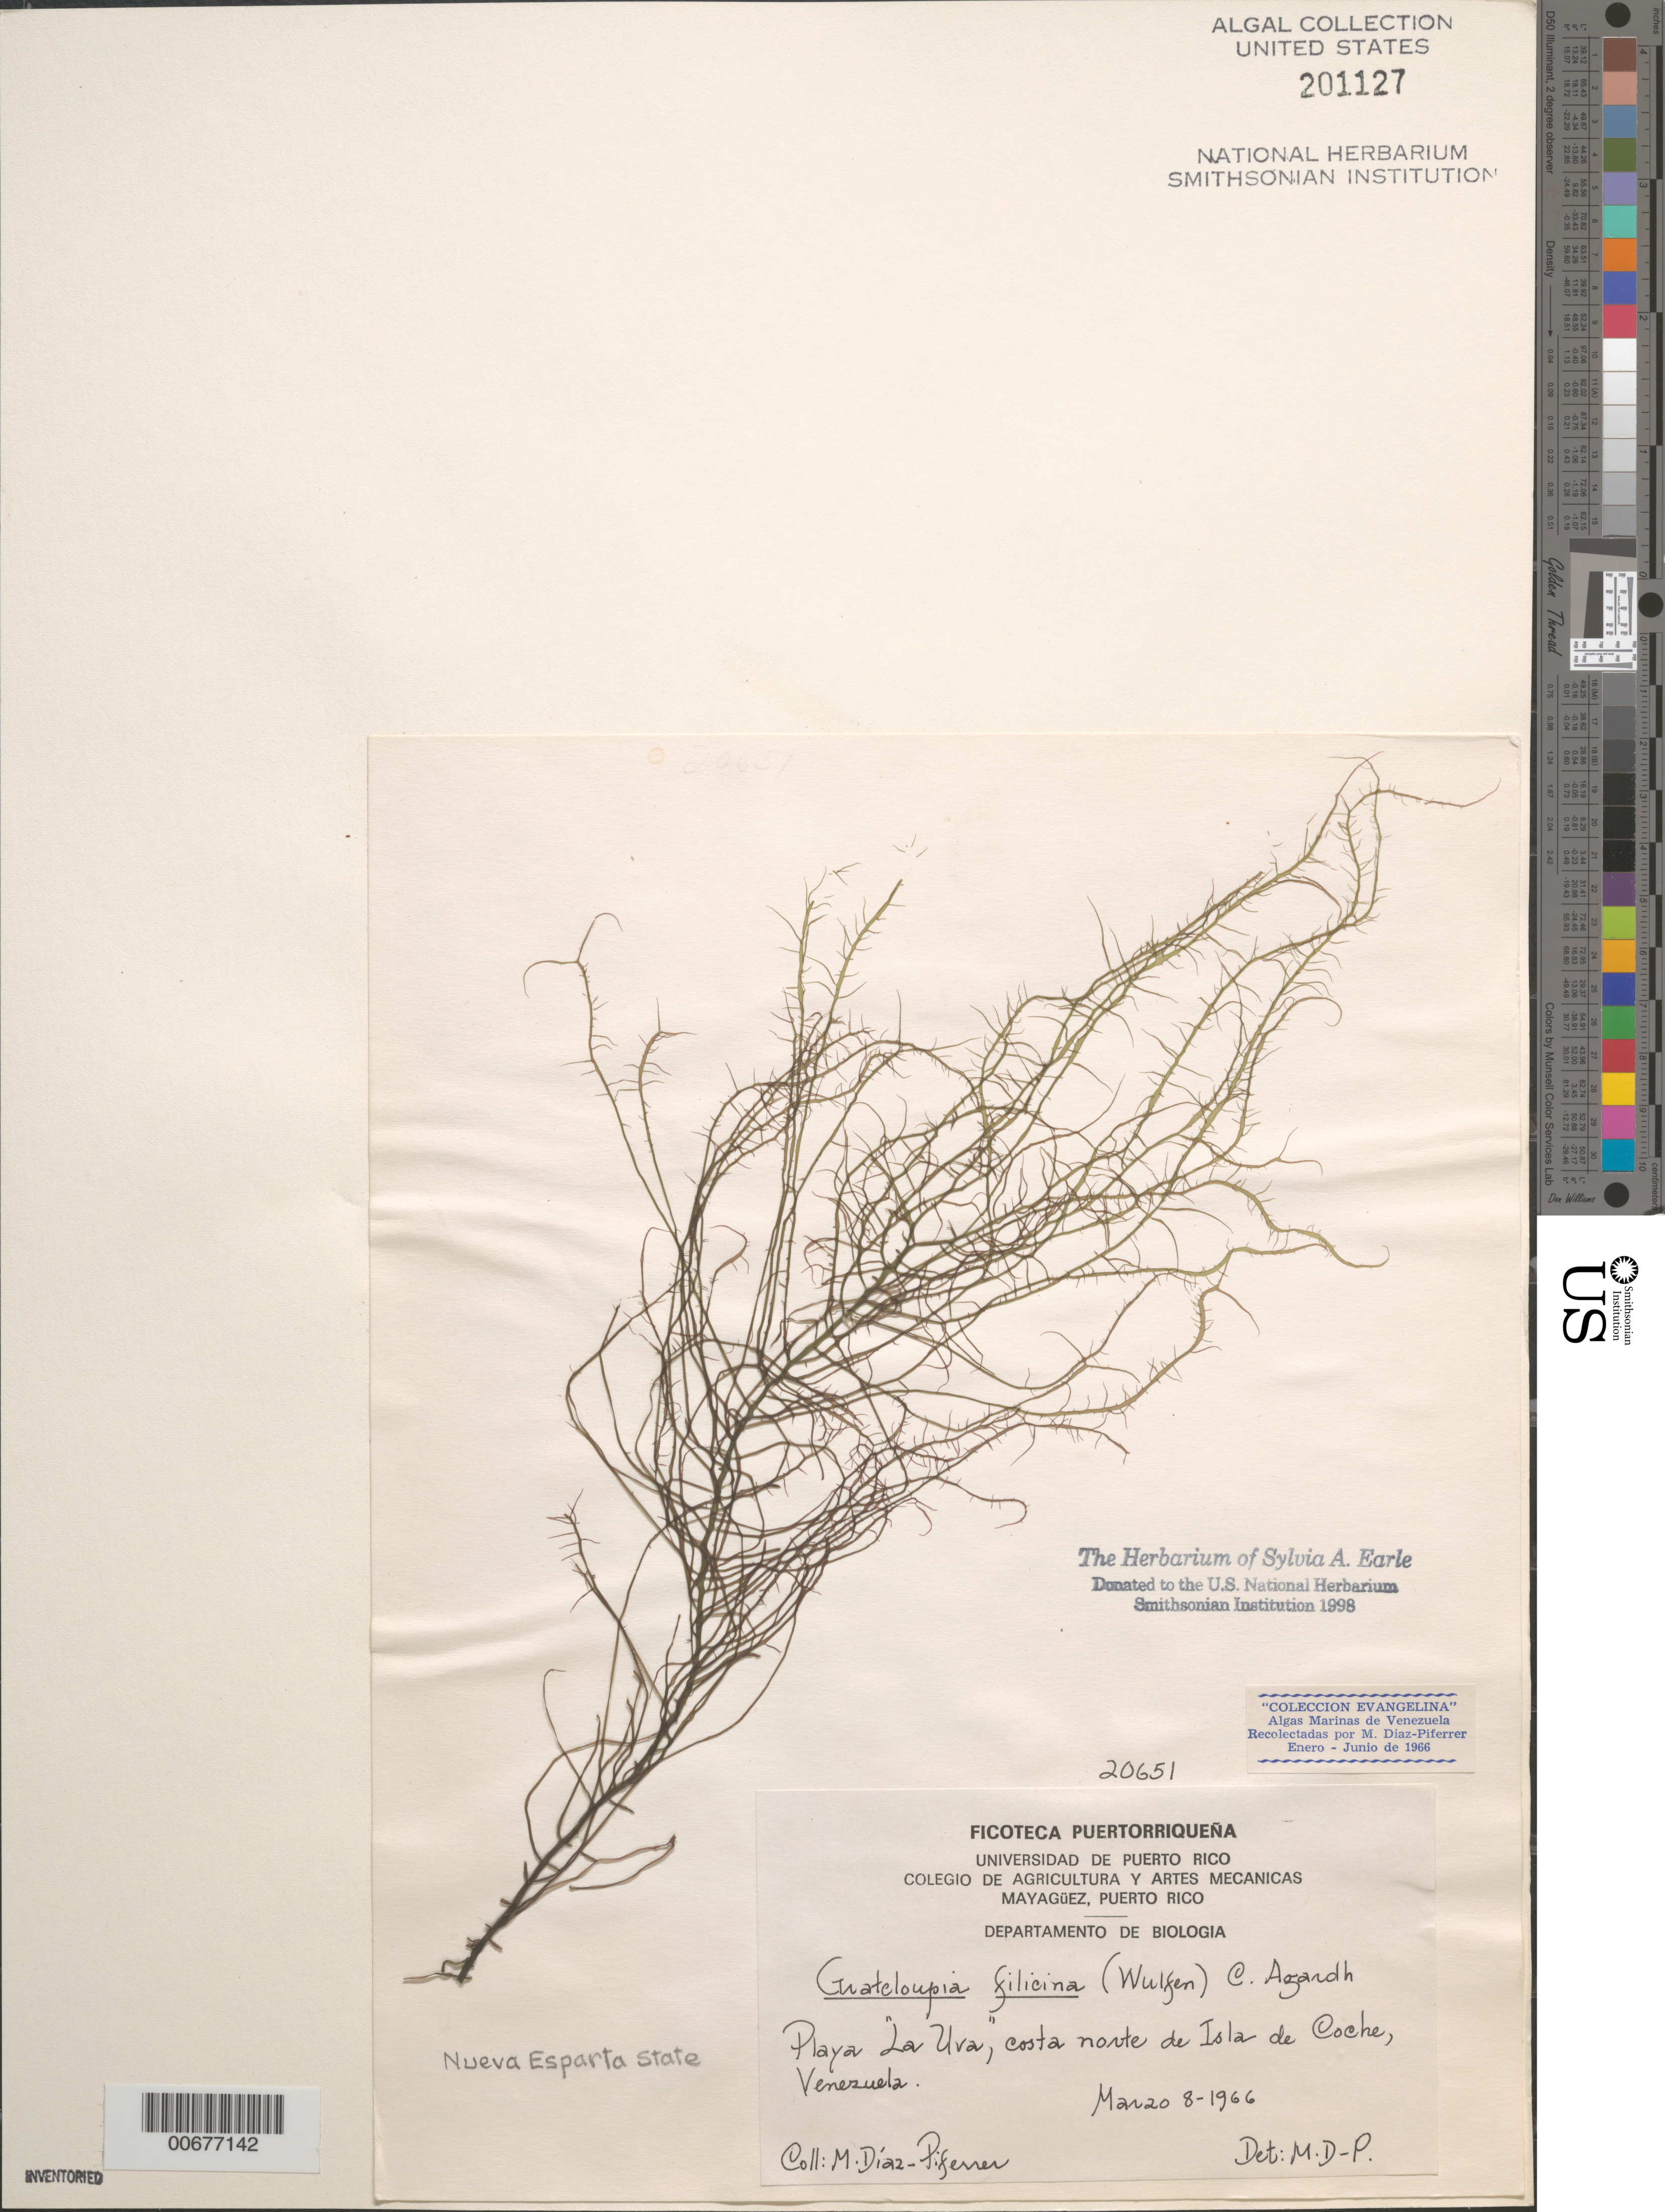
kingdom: Plantae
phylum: Rhodophyta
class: Florideophyceae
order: Halymeniales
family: Halymeniaceae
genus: Grateloupia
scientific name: Grateloupia filicina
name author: (J.V.Lamouroux) C. Agardh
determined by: Diaz-Piferrer, M.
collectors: M. Diaz-Piferrer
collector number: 20651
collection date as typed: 08 Mar 1966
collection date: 1966-03-08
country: Venezuela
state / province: Nueva Esparta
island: Coche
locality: Playa La Uva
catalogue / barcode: US 201127